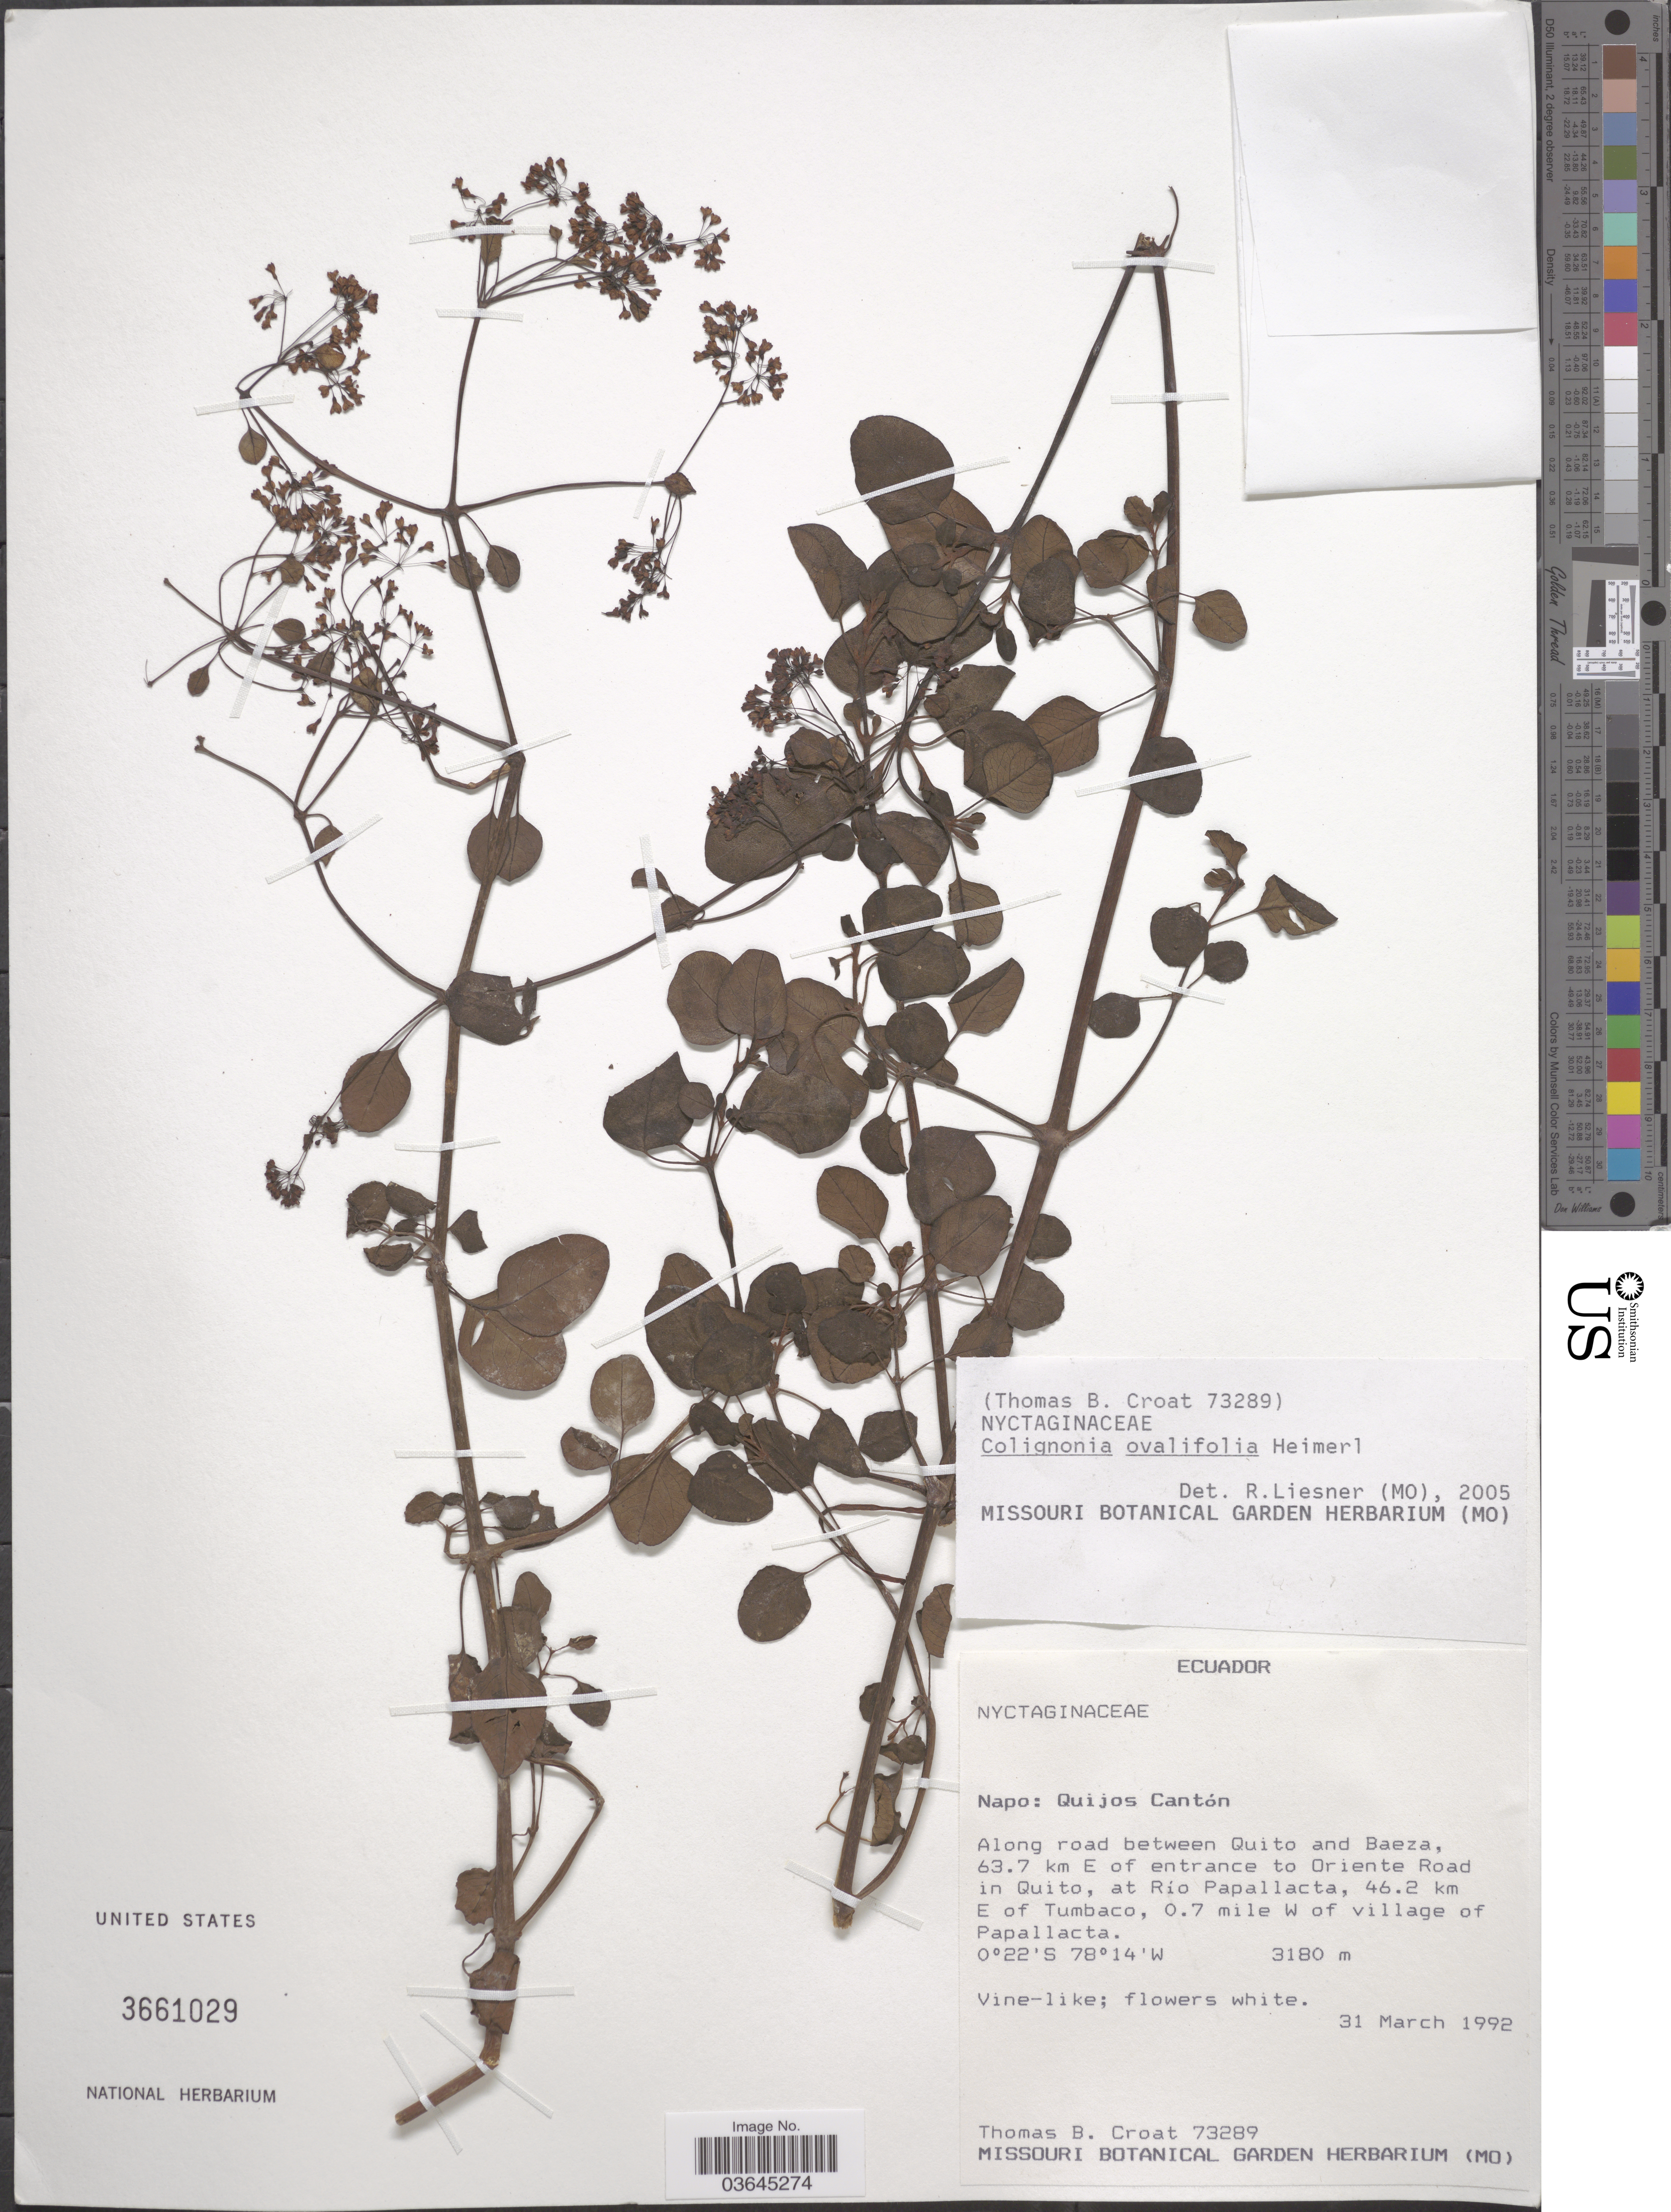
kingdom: Plantae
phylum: Tracheophyta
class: Magnoliopsida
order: Caryophyllales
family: Nyctaginaceae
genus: Colignonia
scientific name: Colignonia ovalifolia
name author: Heimerl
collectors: T. B. Croat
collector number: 73289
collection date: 1992-03-31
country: Ecuador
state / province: Napo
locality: Quijos Cantón. Along road between Quito and Baeza, 63.7 km E of entrance to Oriente Road in Quito, at Río Papallacta, 46.2 km E of Tumbaco, 0.7 mile W of village of Papallacta.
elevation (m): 3180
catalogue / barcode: US 3661029